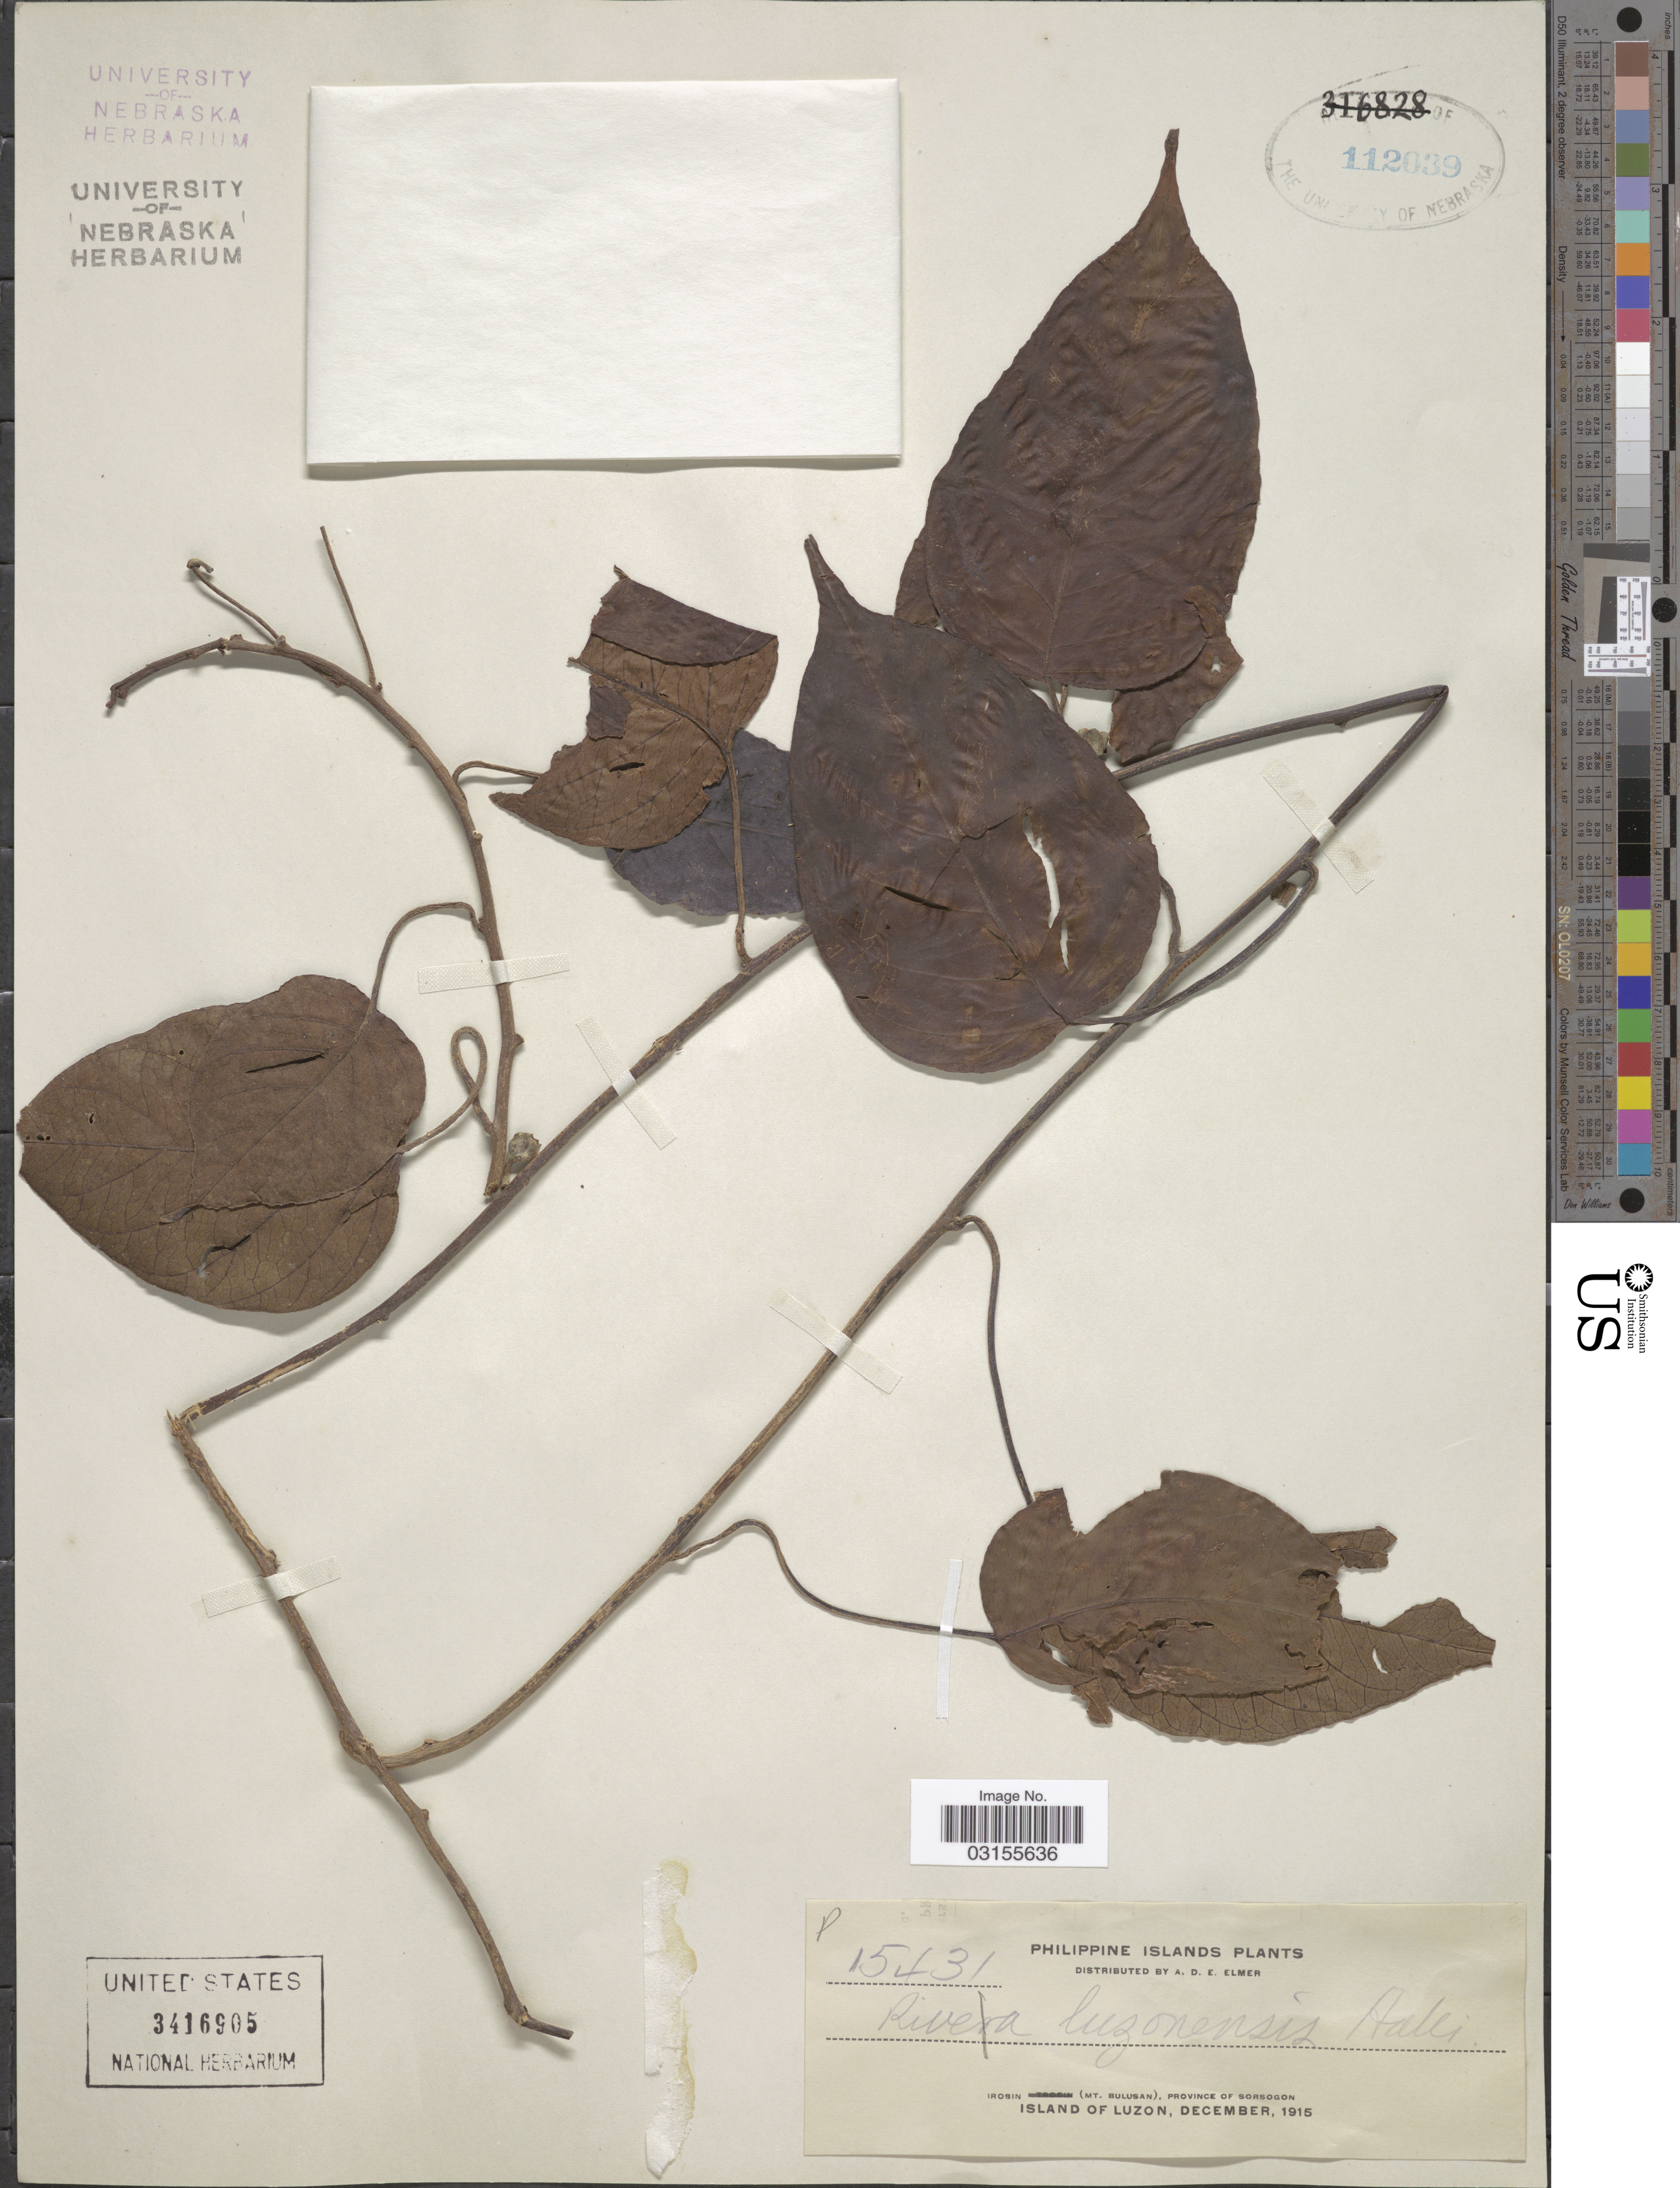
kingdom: Plantae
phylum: Tracheophyta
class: Magnoliopsida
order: Solanales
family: Convolvulaceae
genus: Argyreia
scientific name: Argyreia luzonensis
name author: (Hallier f.) Ooststr.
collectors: A. D. E. Elmer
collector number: P 15431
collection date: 1915-12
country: Philippines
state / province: Bicol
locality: Philippine Islands. Irosin (Mt. Bulusan), Province of Sorsogon. Island of Luzon.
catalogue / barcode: US 3416905